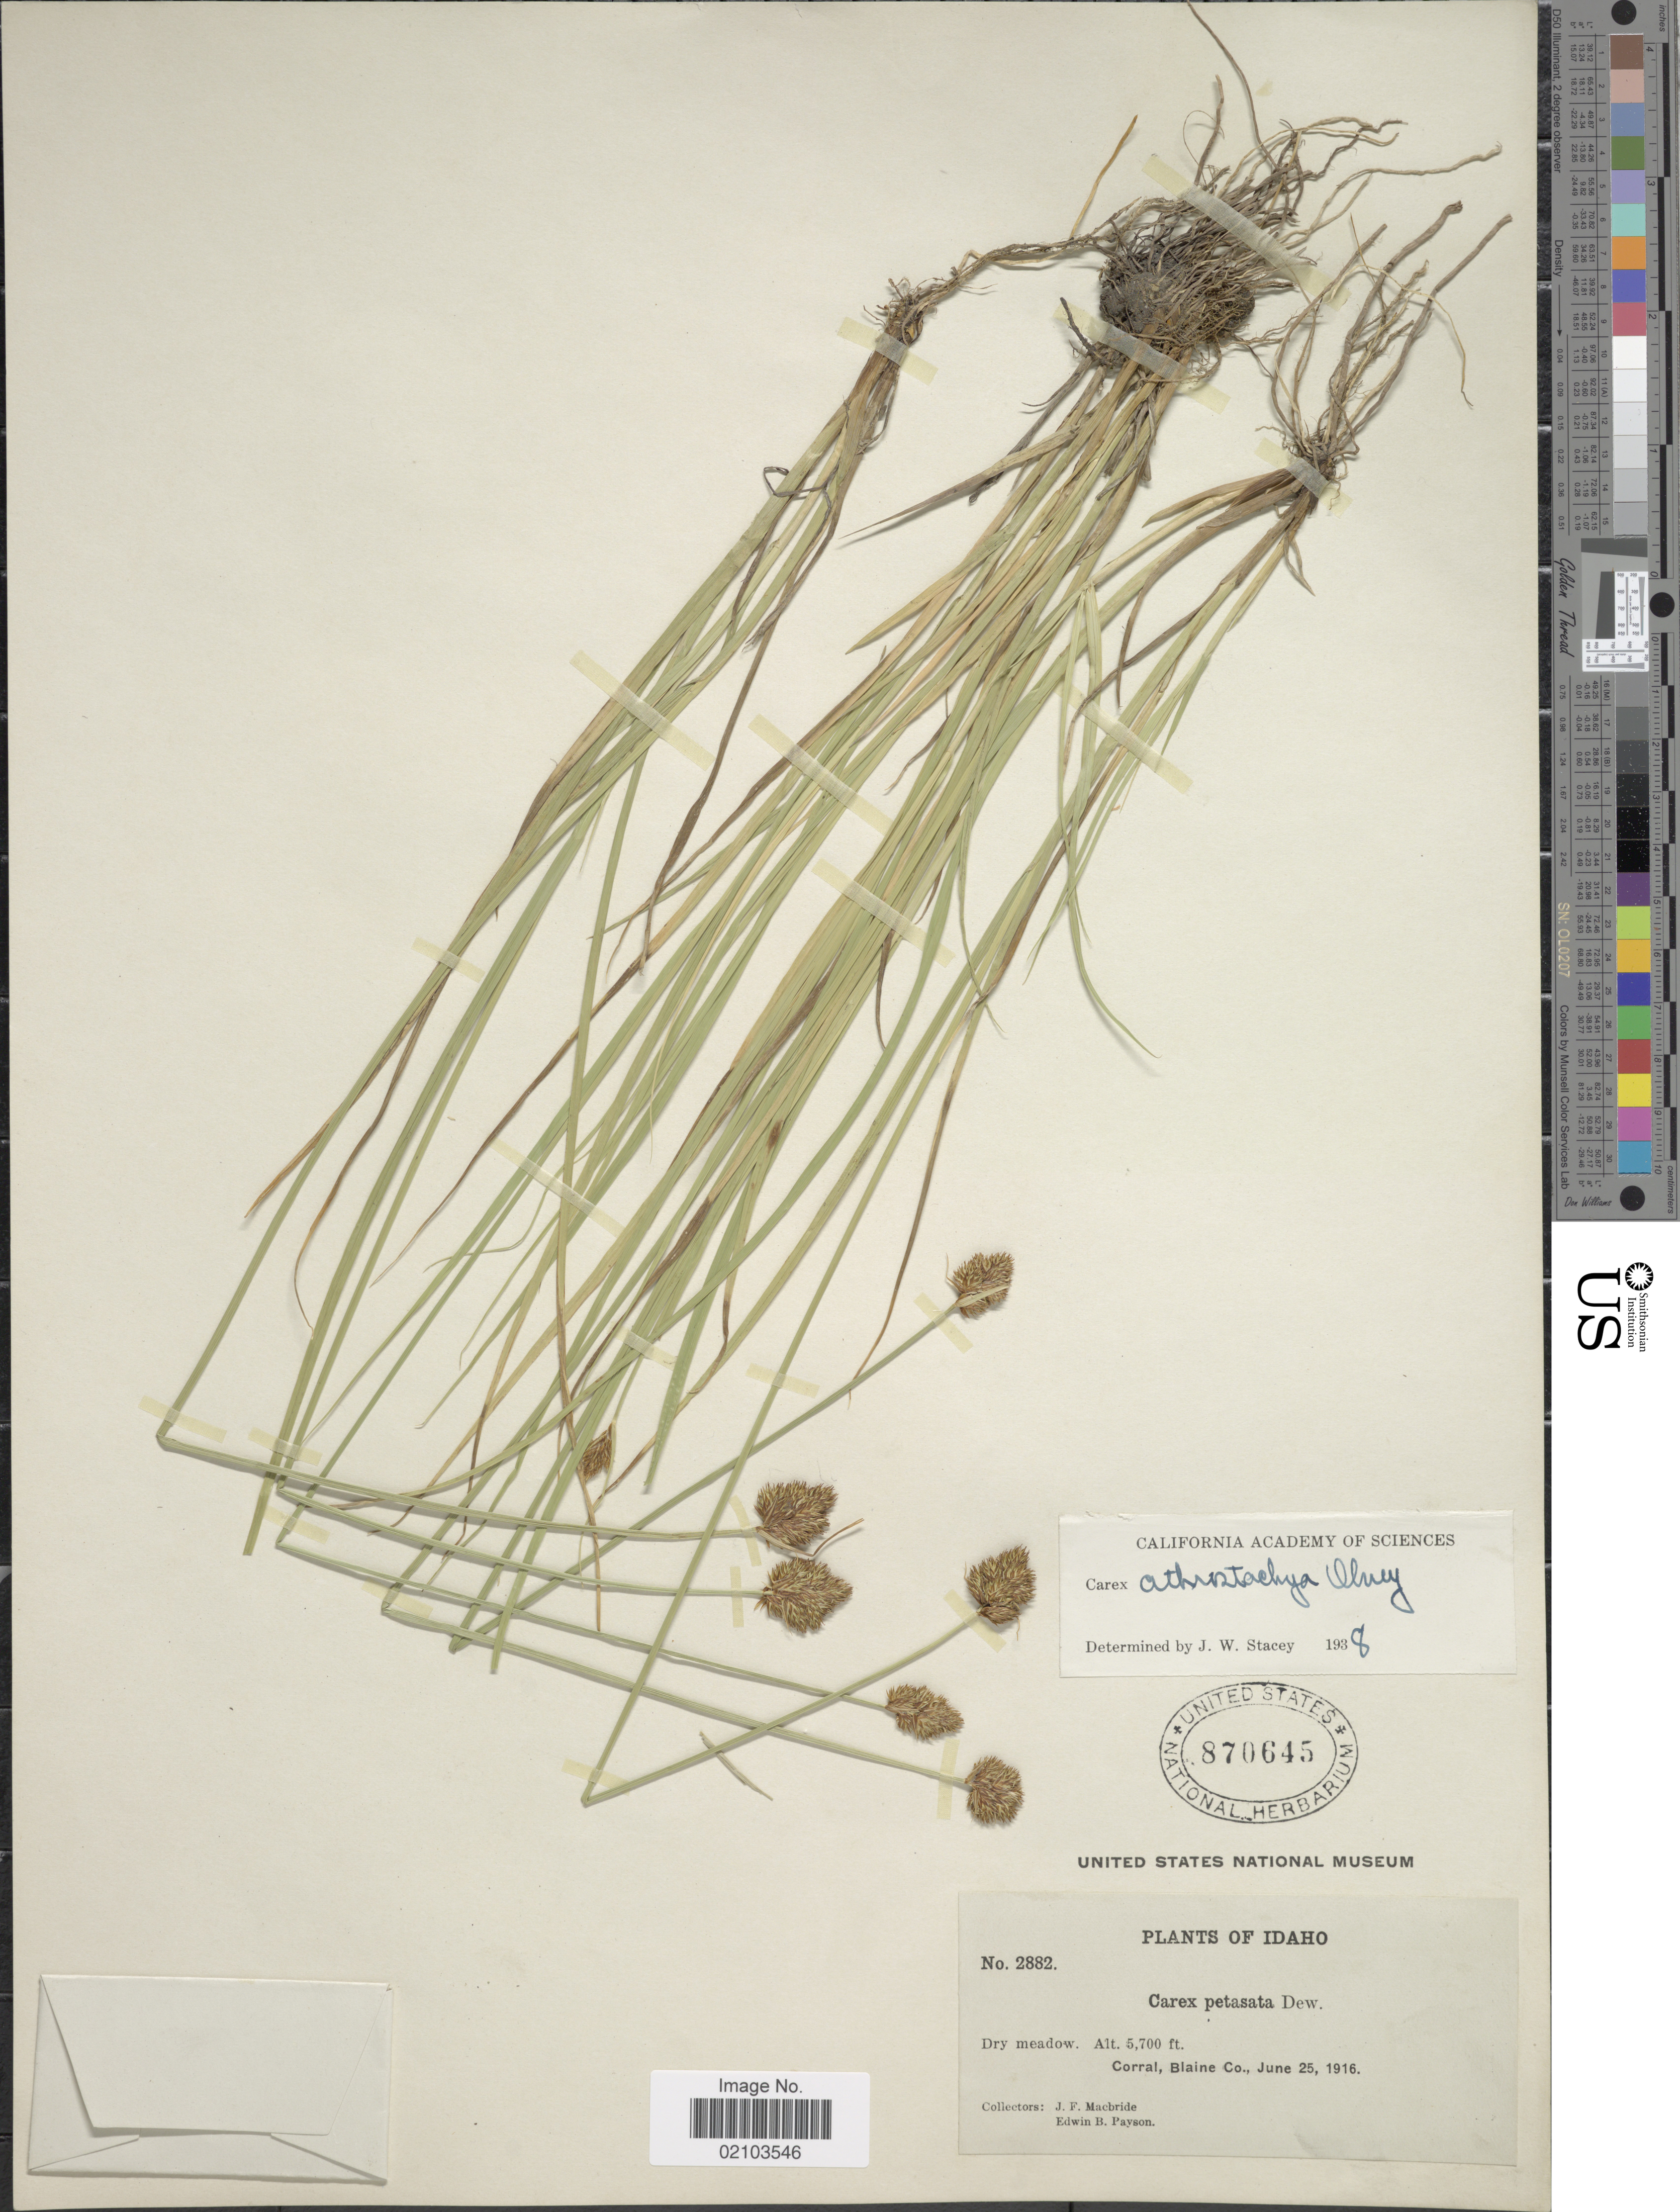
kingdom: Plantae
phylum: Tracheophyta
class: Liliopsida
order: Poales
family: Cyperaceae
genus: Carex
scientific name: Carex athrostachya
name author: Olney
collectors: J. F. Macbride & E. B. Payson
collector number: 2882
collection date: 1916-06-25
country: United States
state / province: Idaho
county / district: Blaine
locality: Corral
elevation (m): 1737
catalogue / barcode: US 870645